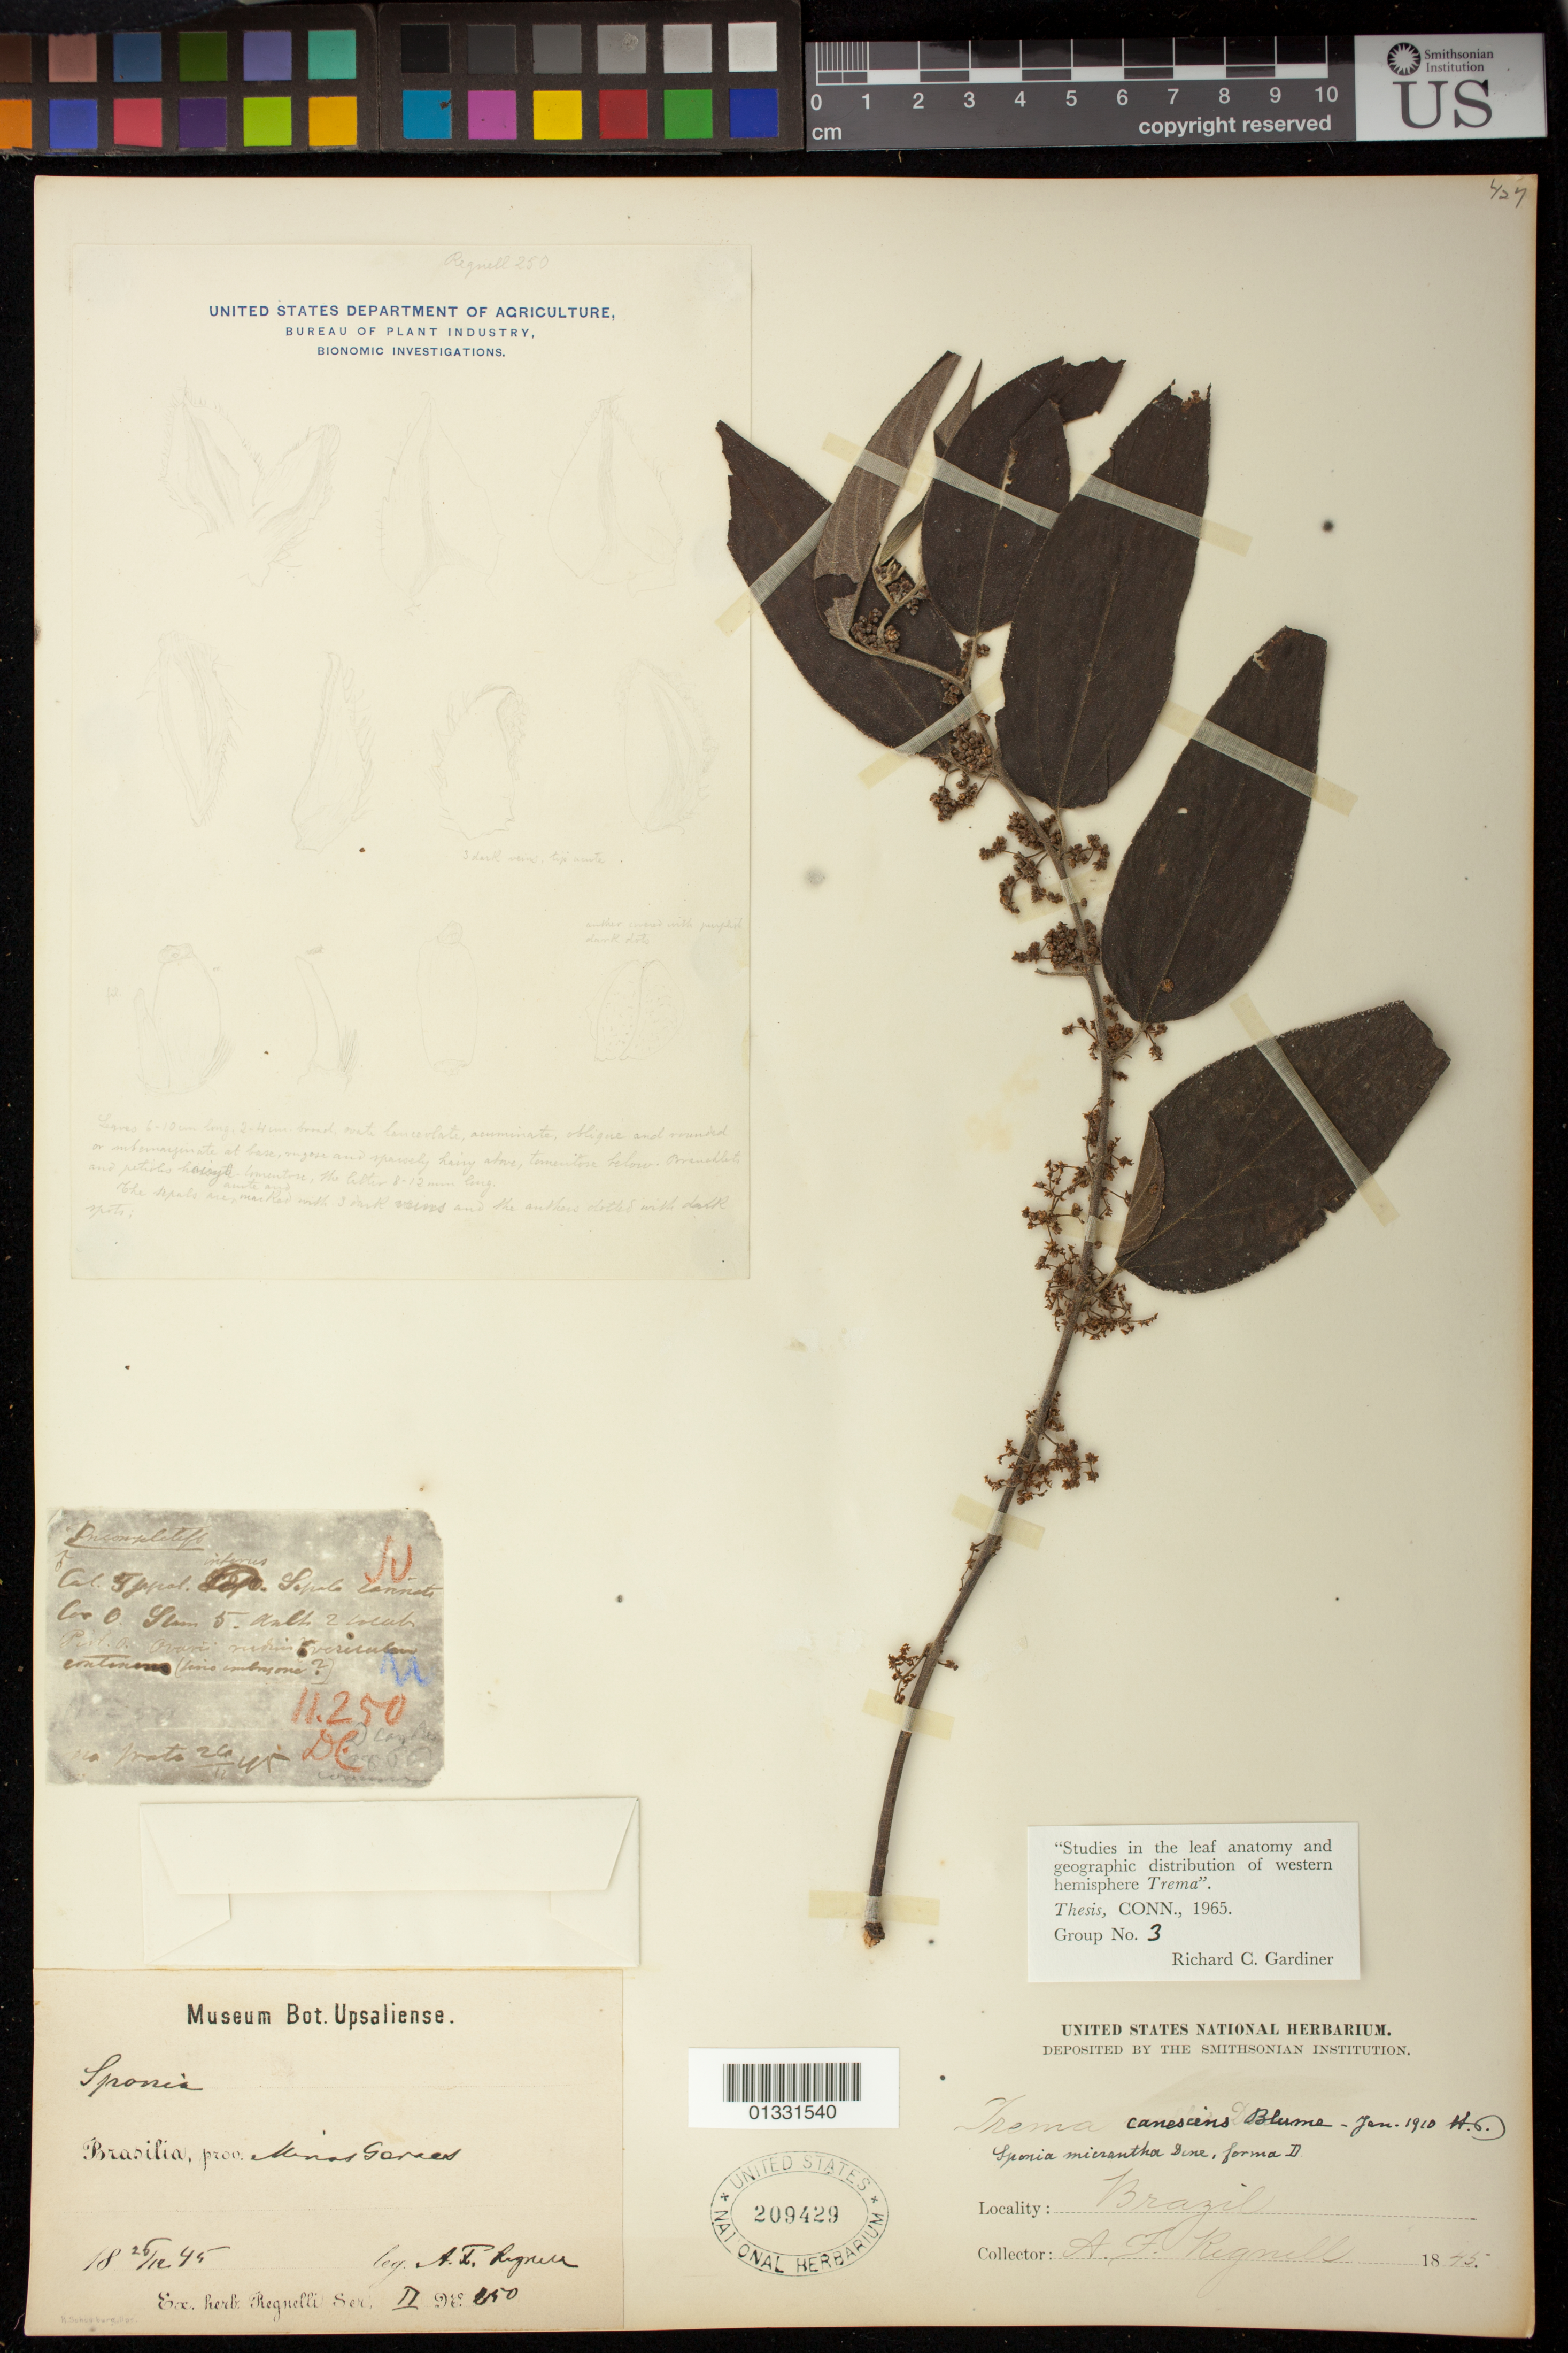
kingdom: Plantae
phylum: Tracheophyta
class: Magnoliopsida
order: Rosales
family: Cannabaceae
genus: Trema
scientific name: Trema micranthum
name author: (L.) Blume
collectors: A. Regnell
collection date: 1845-12-26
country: Brazil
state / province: Minas Gerais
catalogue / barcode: US 209429